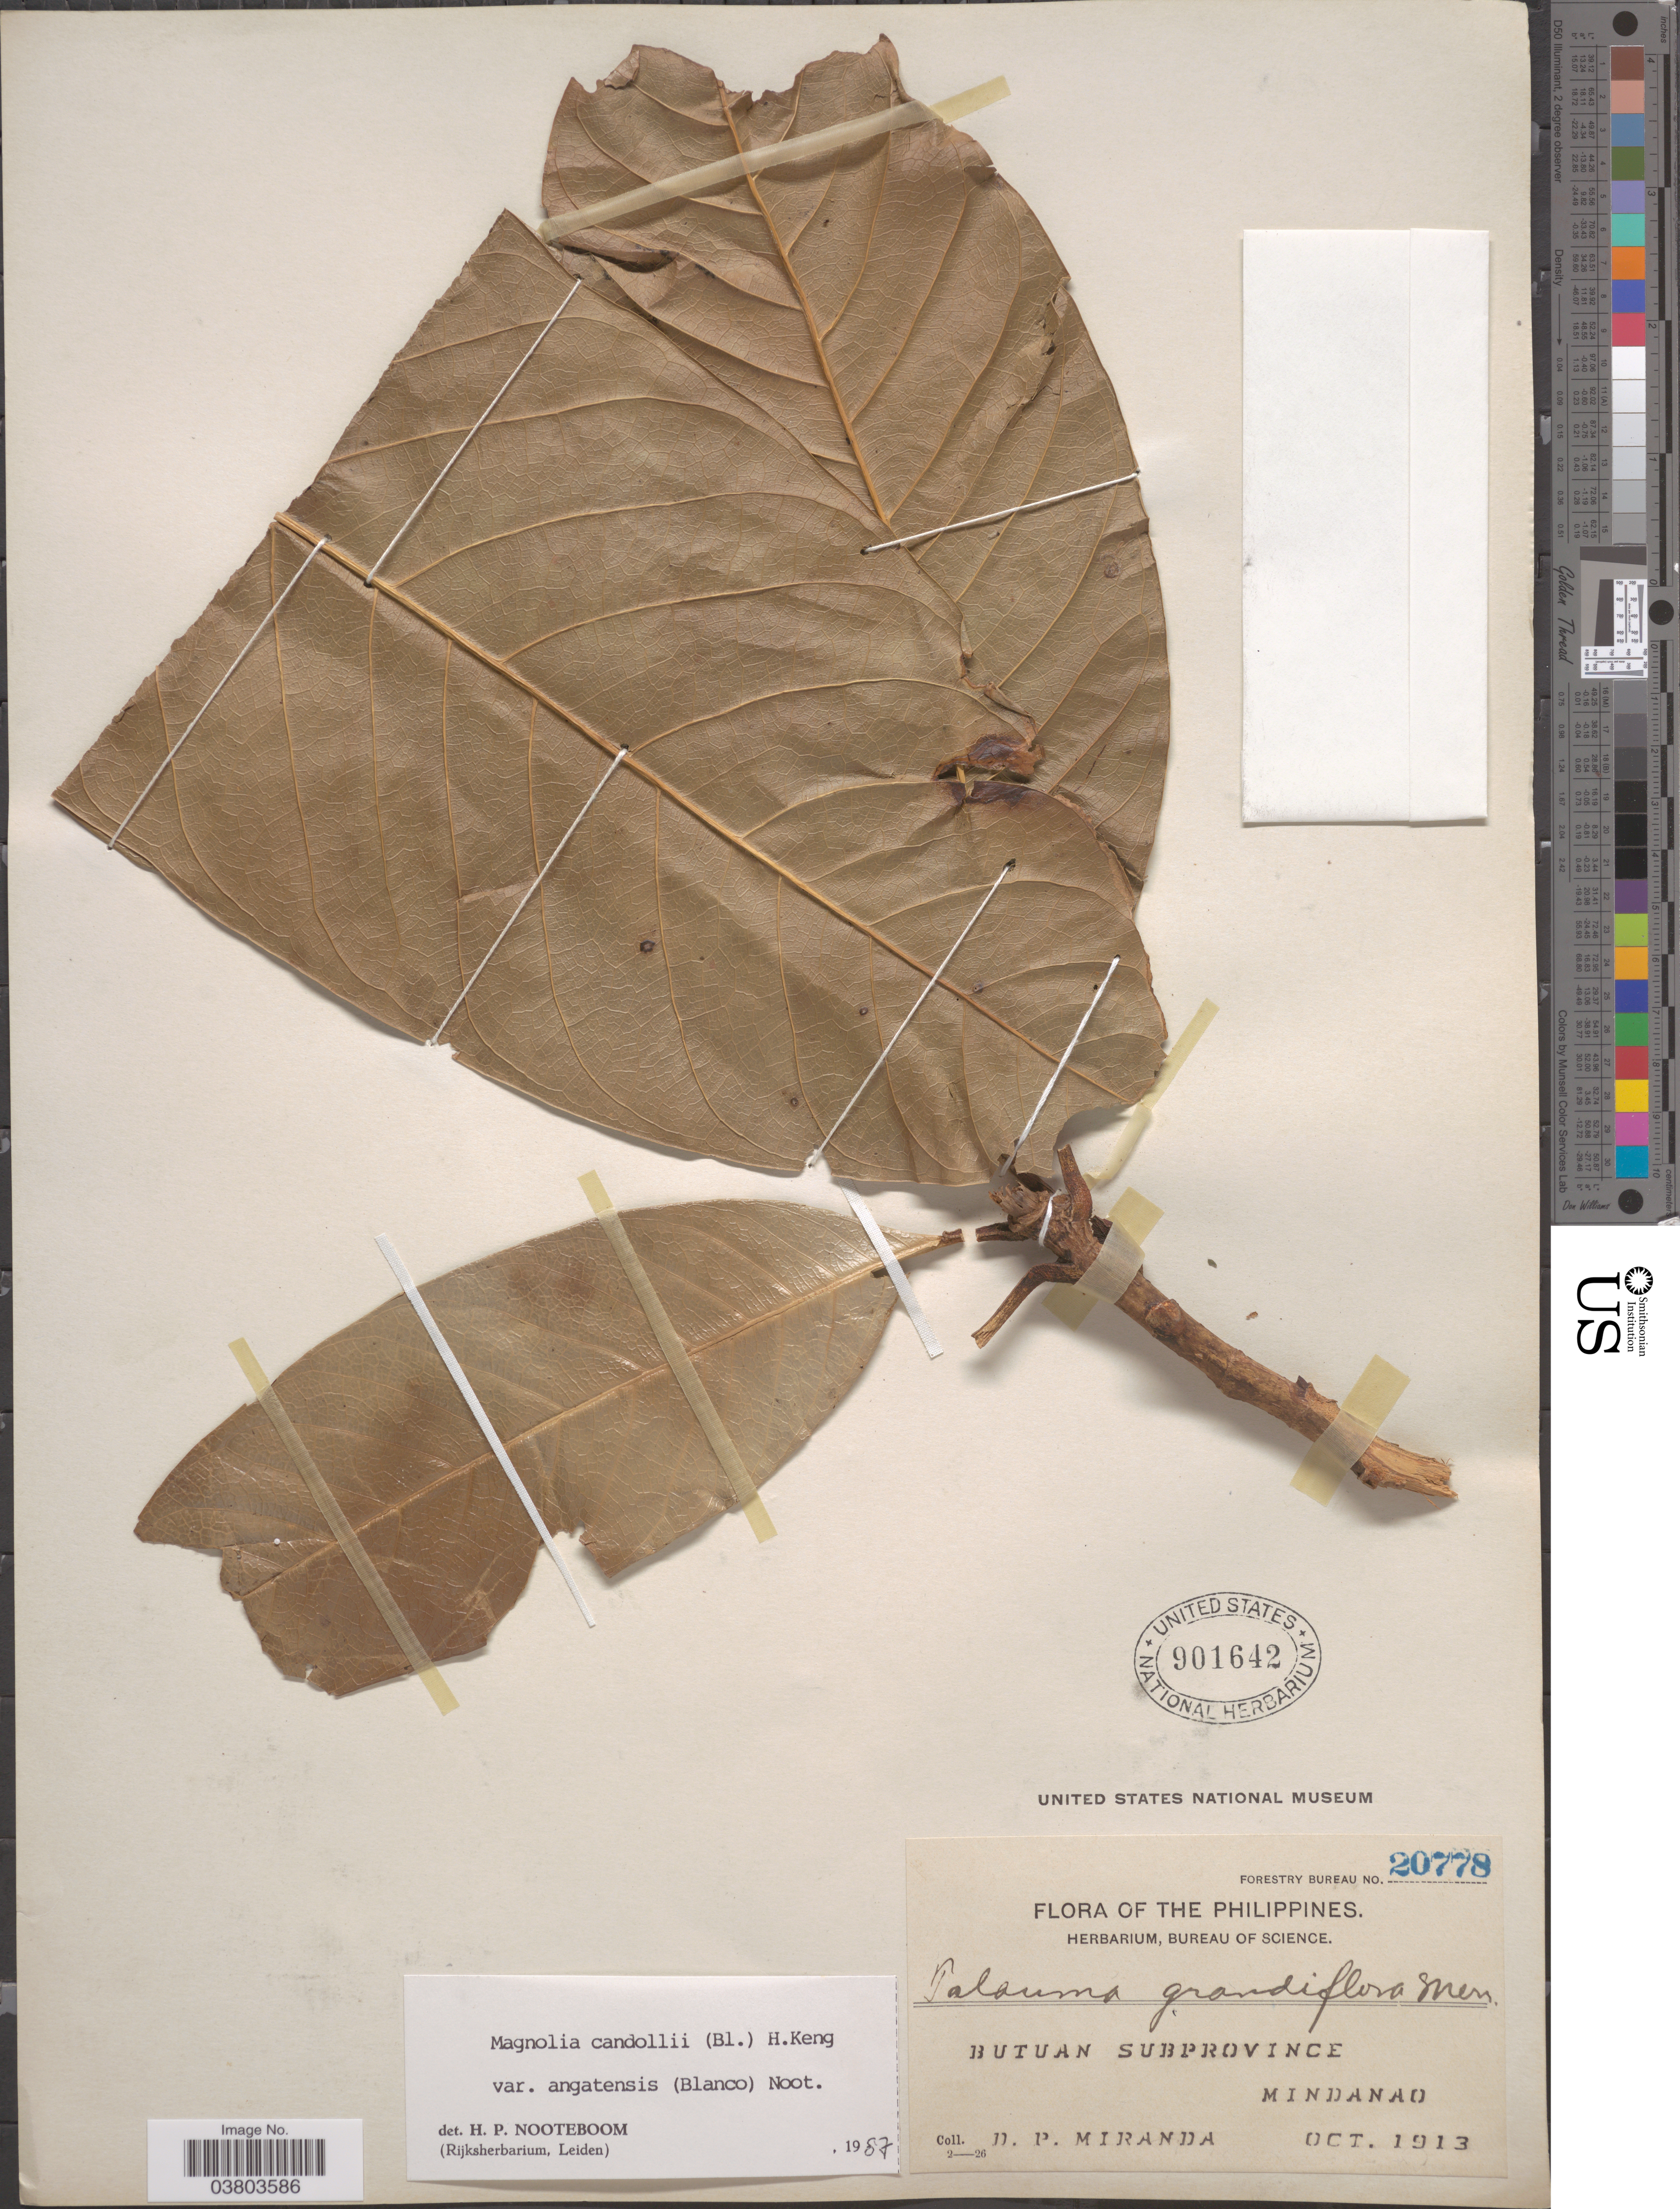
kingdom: Plantae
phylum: Tracheophyta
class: Magnoliopsida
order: Magnoliales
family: Magnoliaceae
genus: Magnolia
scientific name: Magnolia candollei var. angatensis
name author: (Blanco) Noot.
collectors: D. P. Miranda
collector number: Forestry Bureau 20778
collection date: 1913-10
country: Philippines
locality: Butuan Subprovince, Mindanao.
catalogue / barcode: US 901642